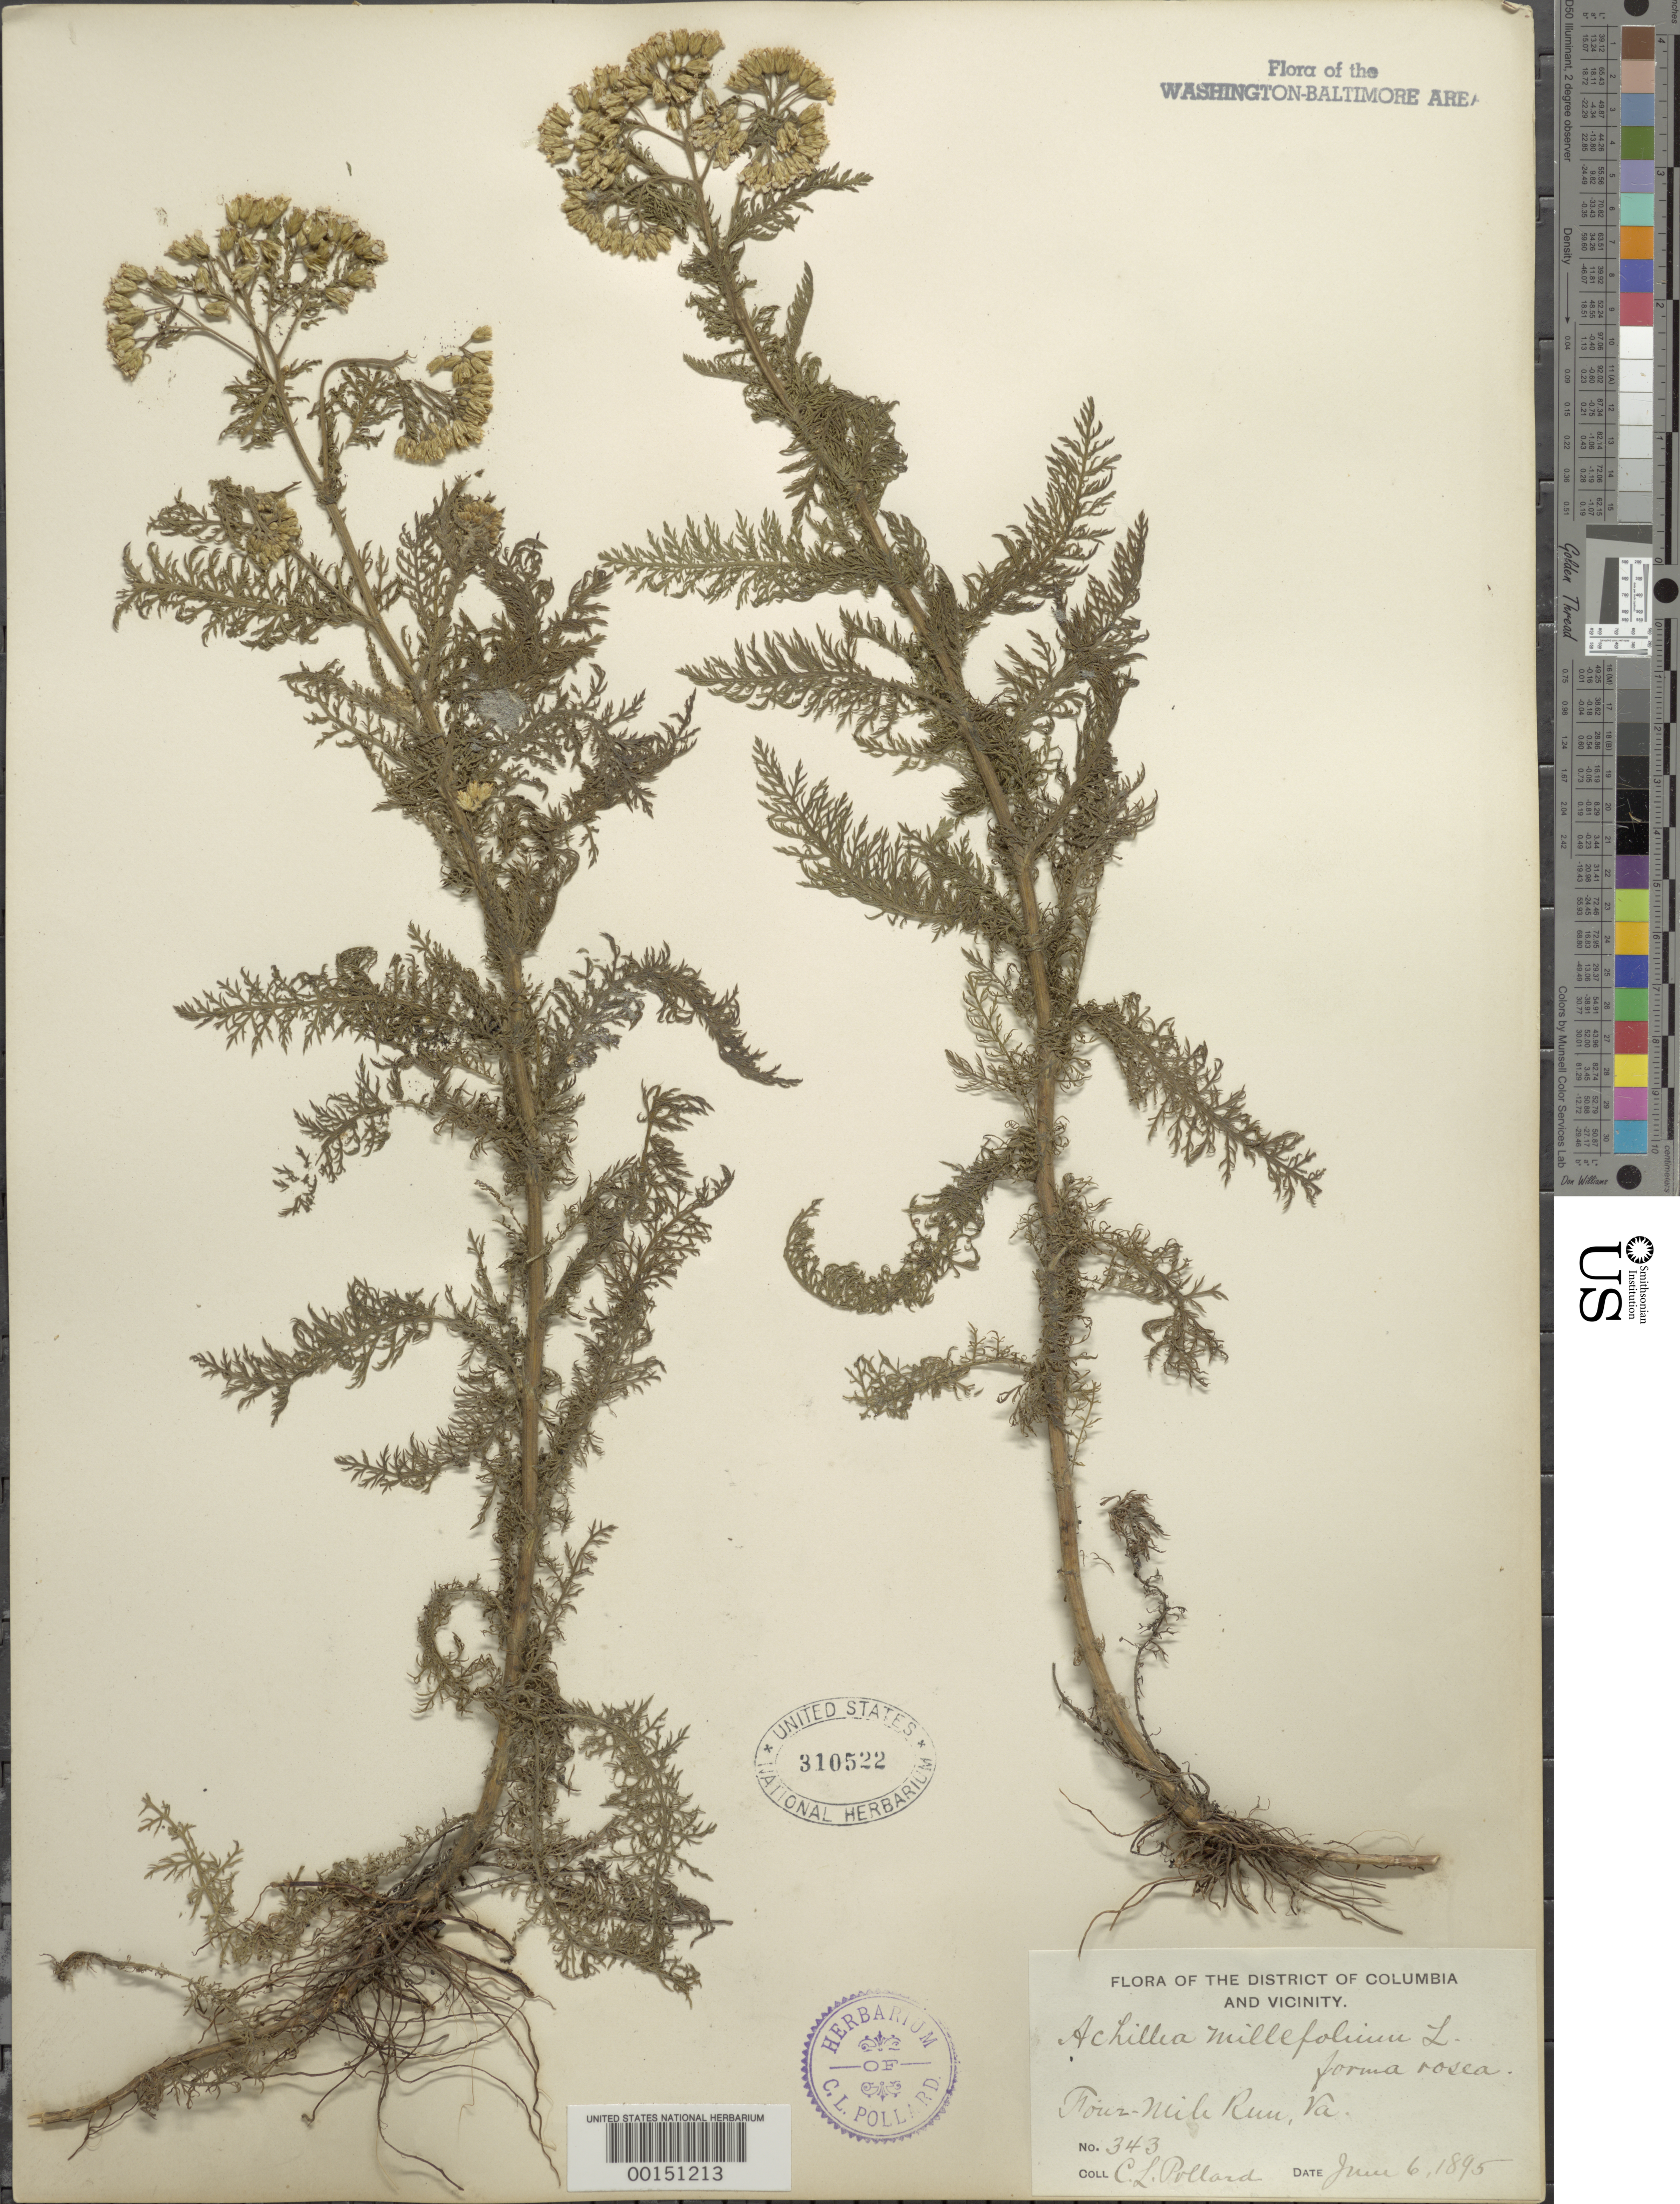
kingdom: Plantae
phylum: Tracheophyta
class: Magnoliopsida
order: Asterales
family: Asteraceae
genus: Achillea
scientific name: Achillea millefolium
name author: L.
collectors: C. L. Pollard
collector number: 343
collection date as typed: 06 Jun 1895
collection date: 1895-06-06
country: United States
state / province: Virginia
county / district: Fairfax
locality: Four Mile Run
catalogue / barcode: US 310522